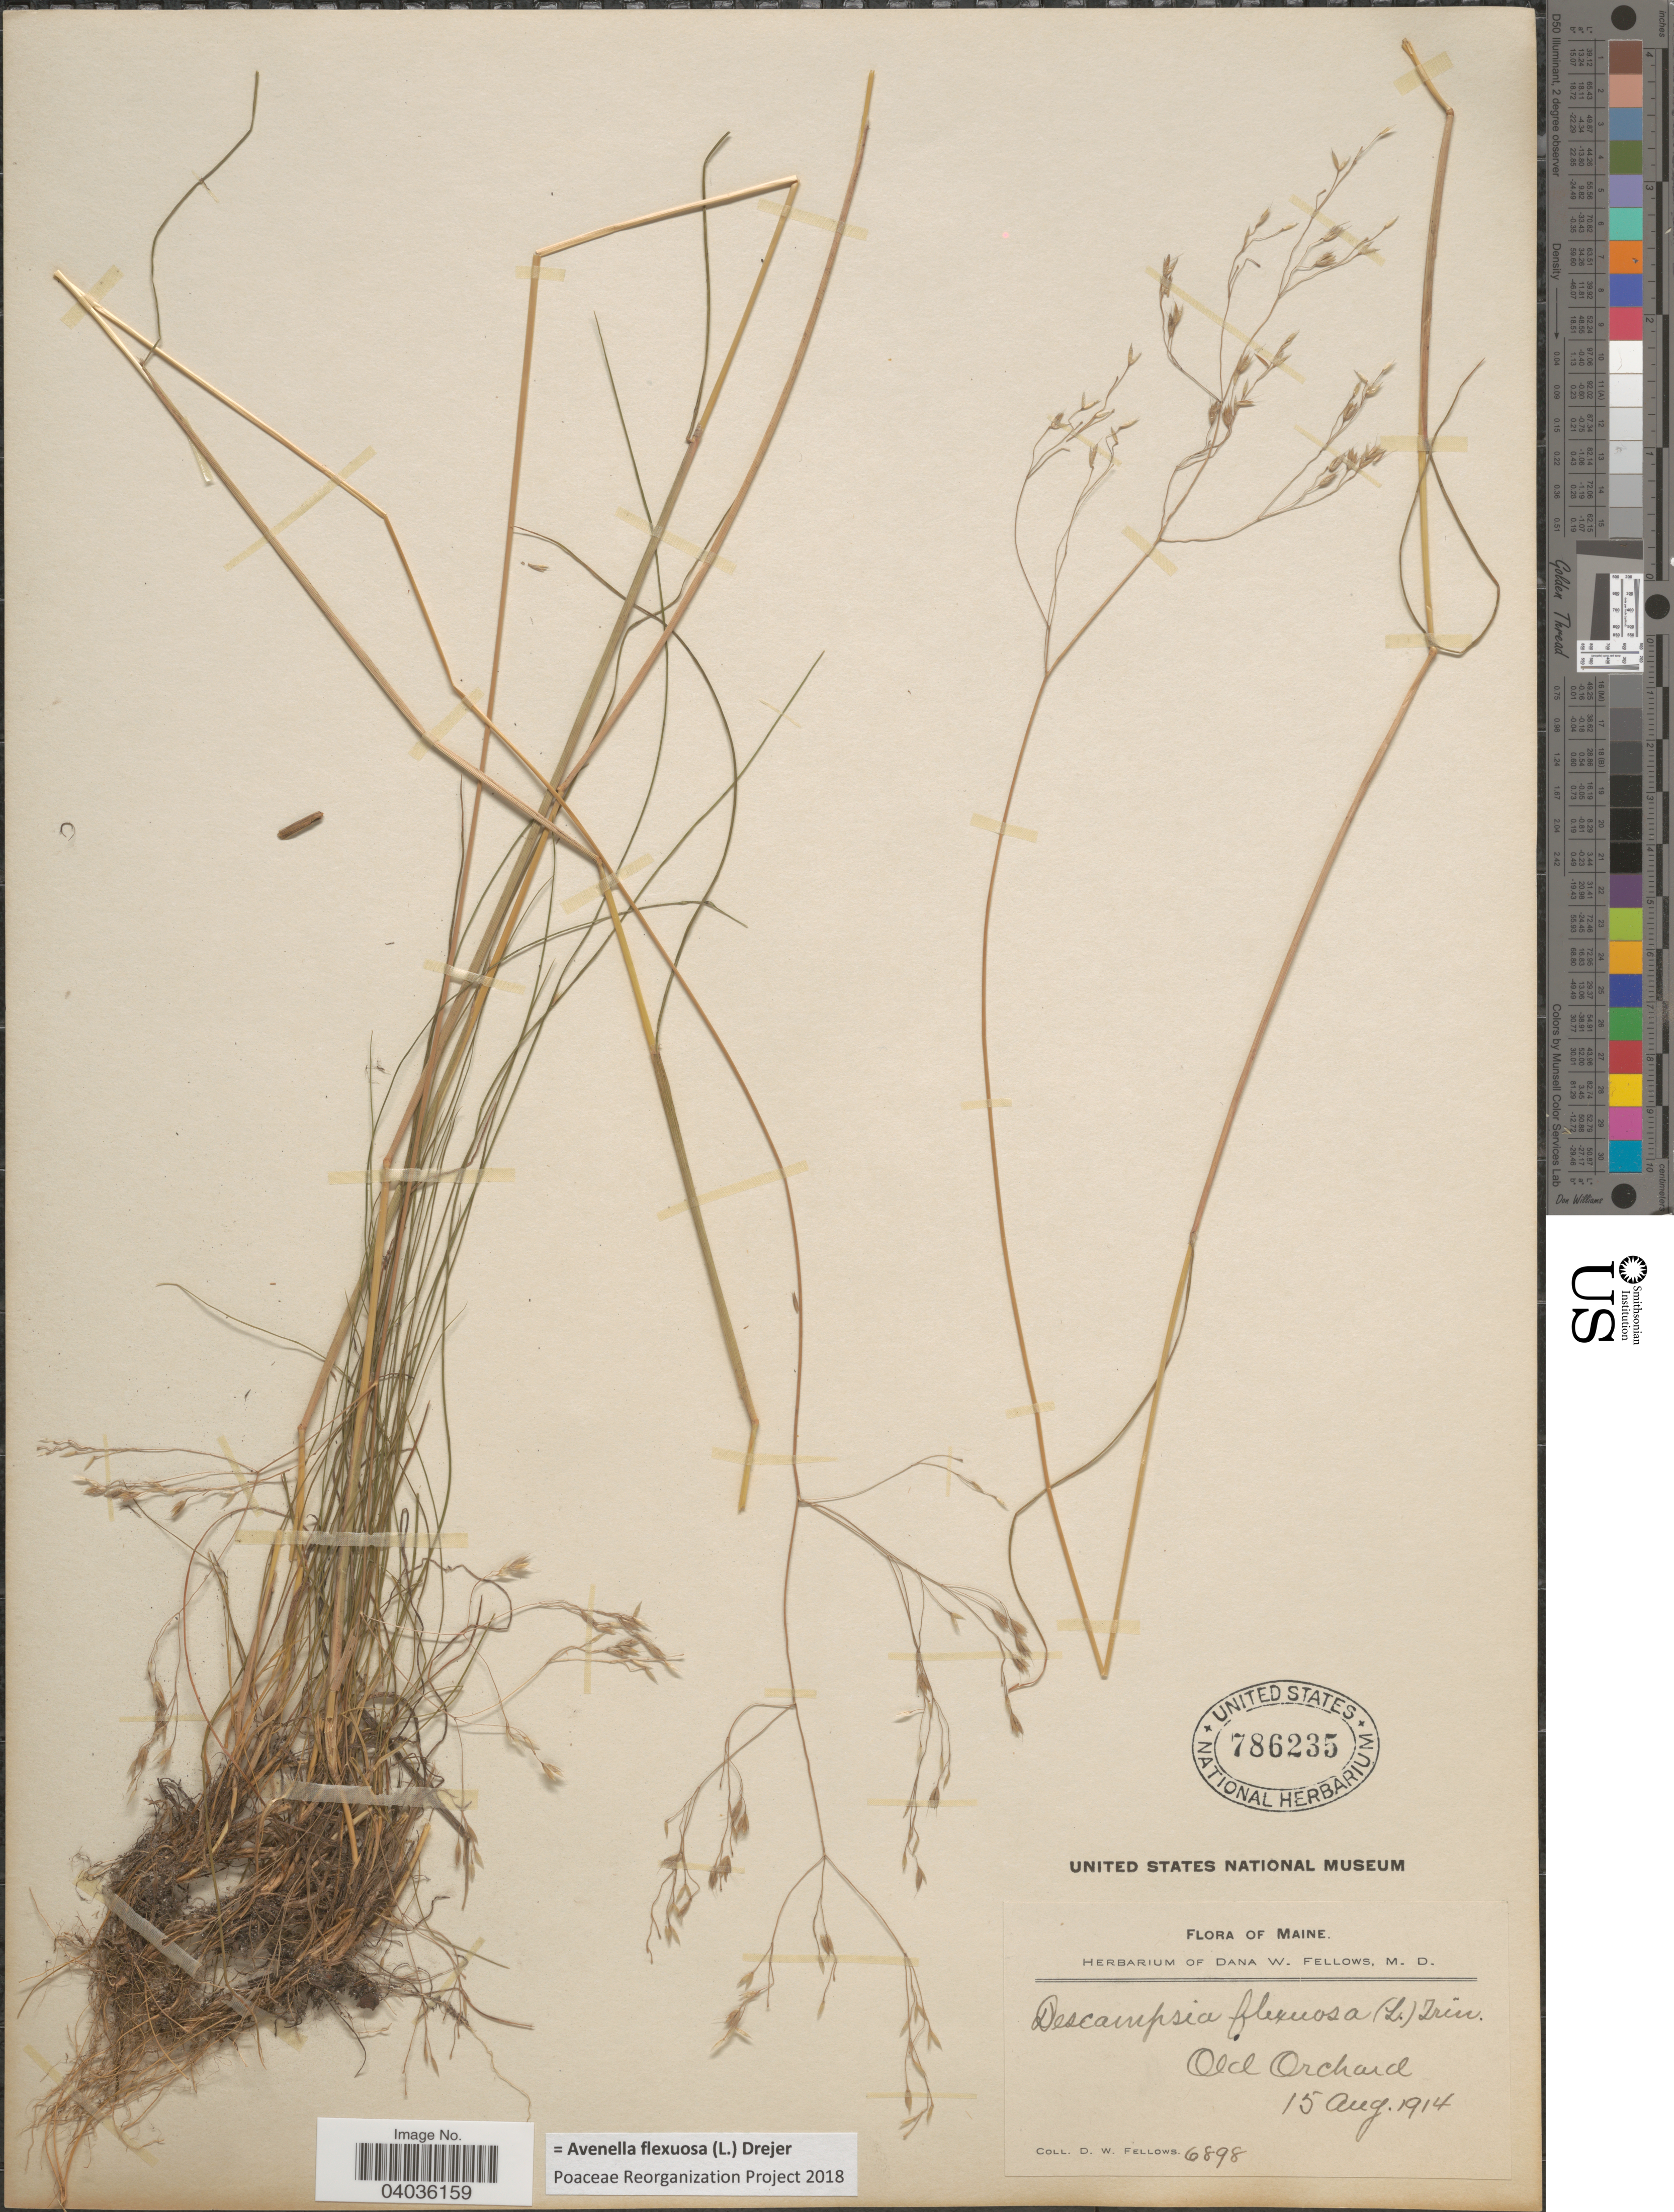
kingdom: Plantae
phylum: Tracheophyta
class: Liliopsida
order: Poales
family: Poaceae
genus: Avenella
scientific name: Avenella flexuosa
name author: (L.) Drejer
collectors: D. W. Fellows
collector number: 6898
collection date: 1914-08-15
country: United States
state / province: Maine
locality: Old Orchard.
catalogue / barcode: US 786235